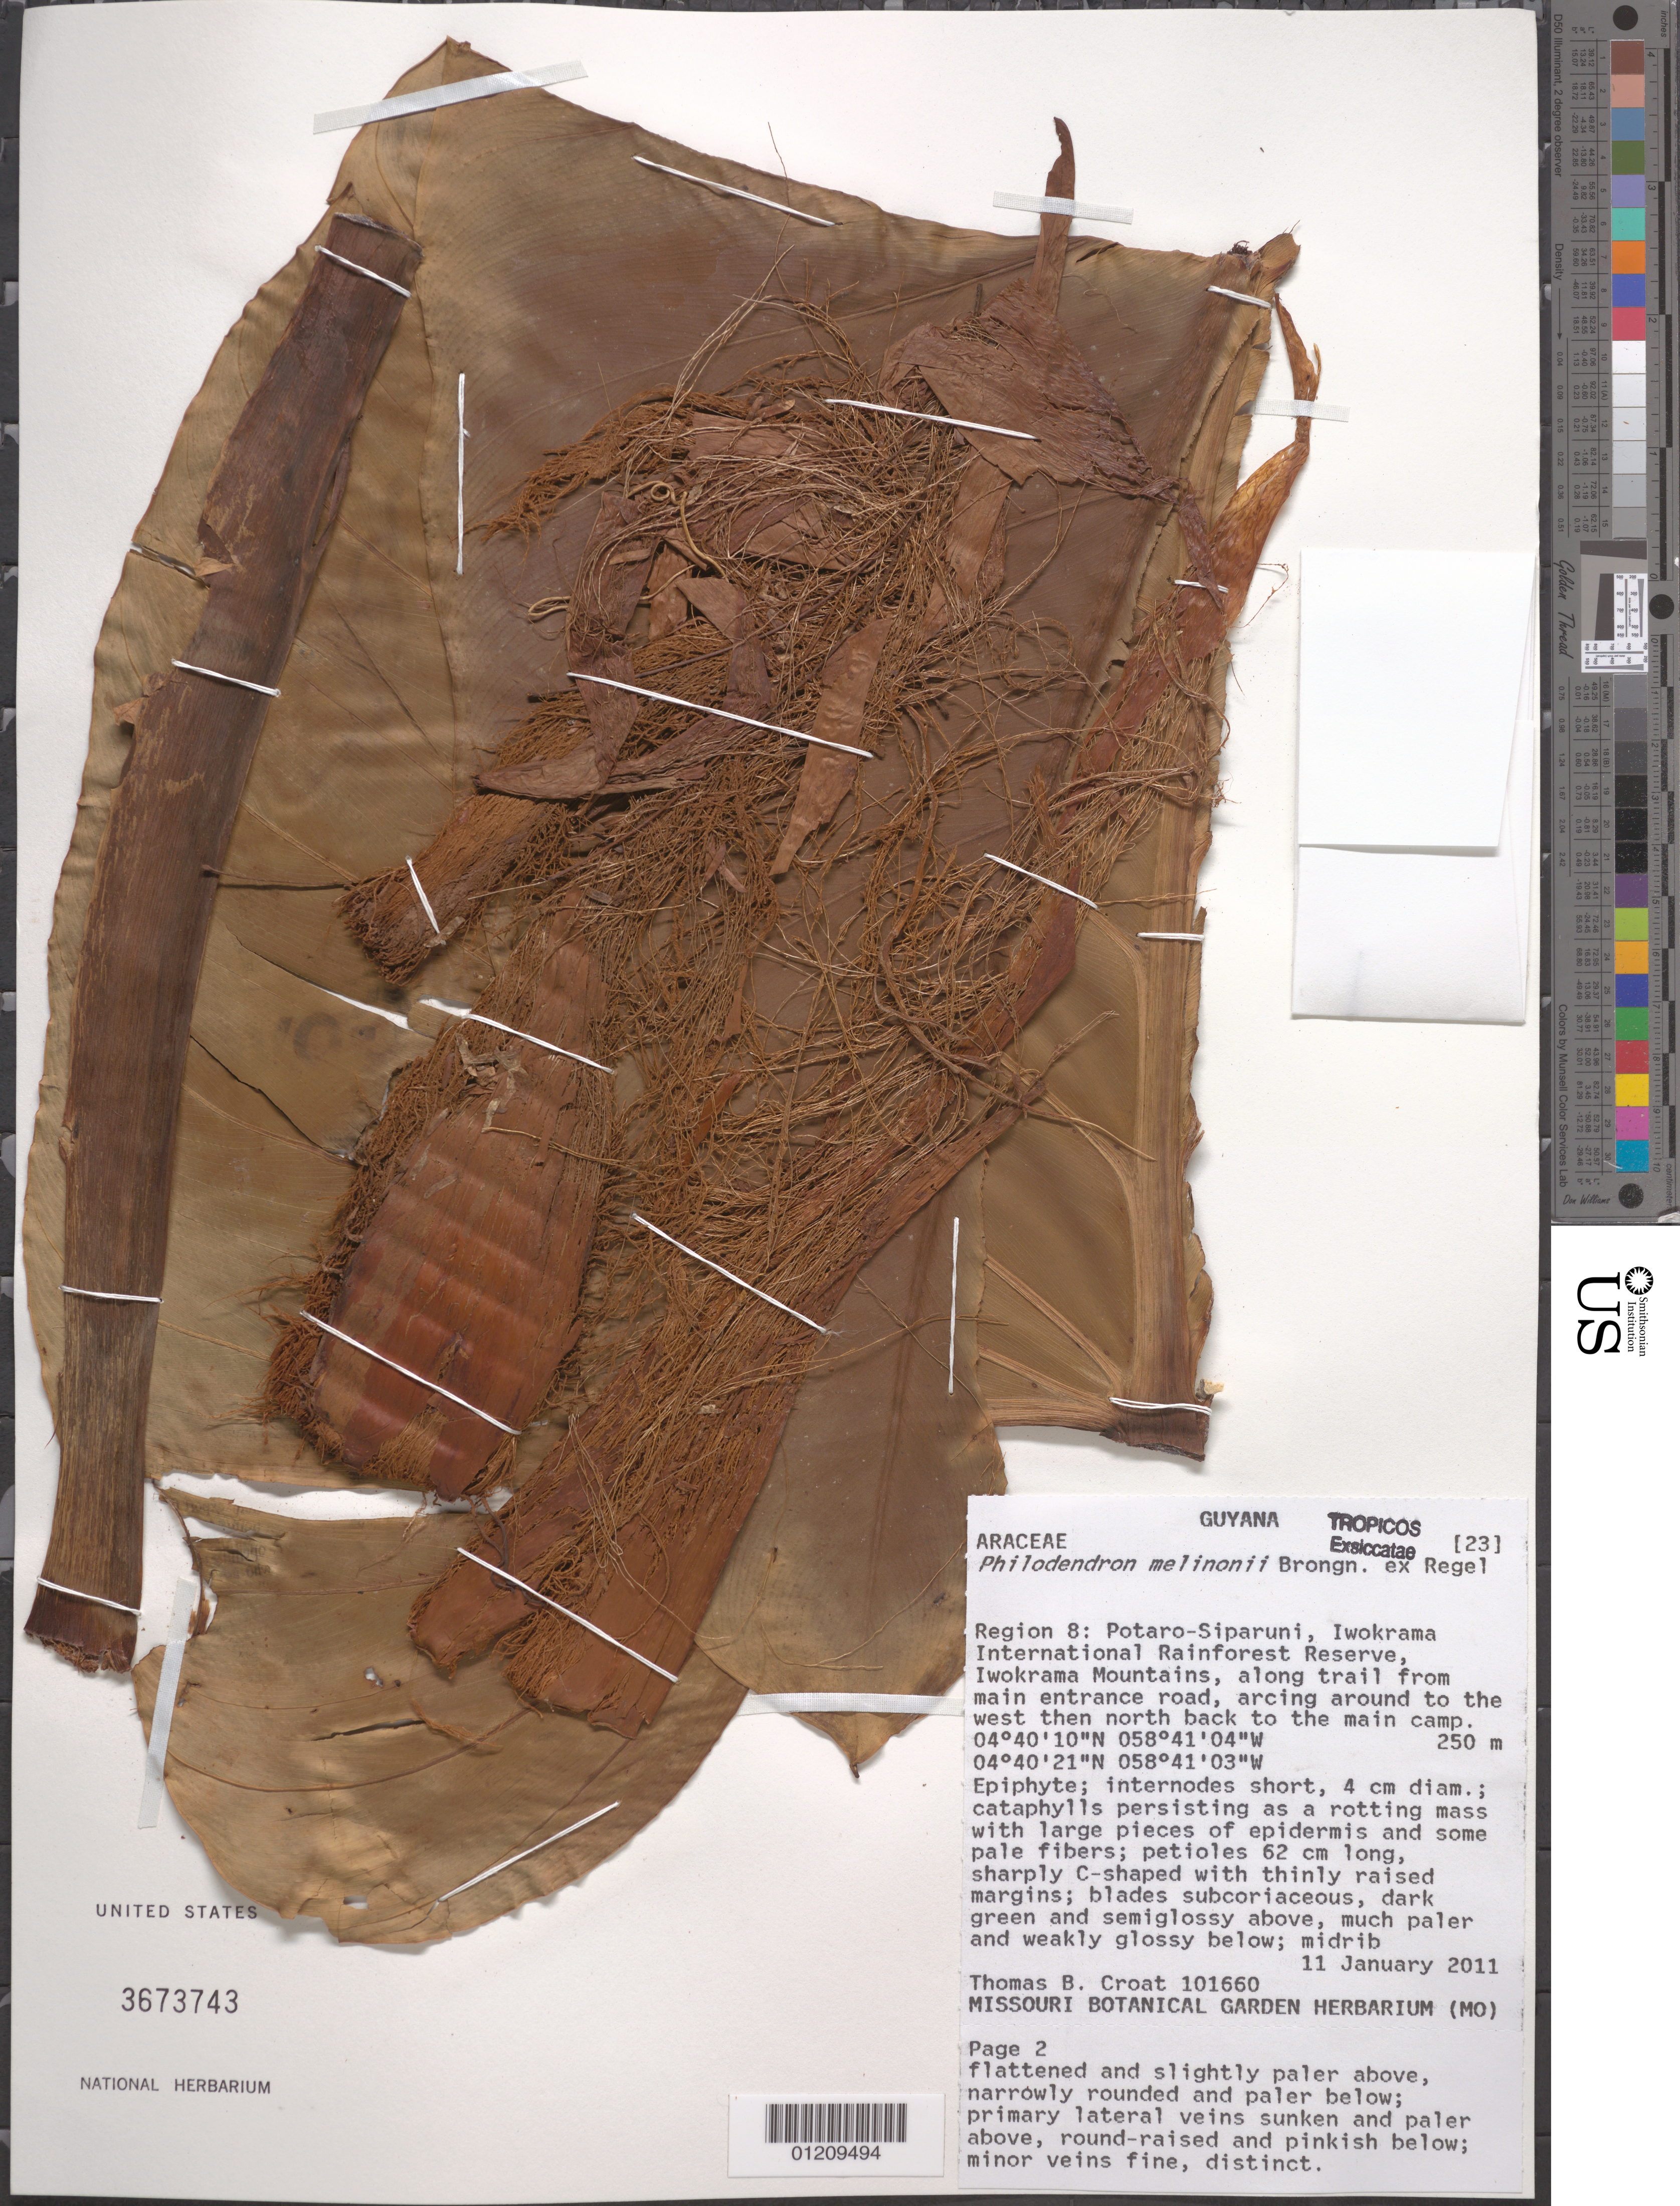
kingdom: Plantae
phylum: Tracheophyta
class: Liliopsida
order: Alismatales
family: Araceae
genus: Philodendron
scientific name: Philodendron melinonii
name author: Brongn. ex Regel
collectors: T. B. Croat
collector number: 101660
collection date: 2011-01-11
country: Guyana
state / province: Potaro-Siparuni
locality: Iwokrama International Rainforest Reserve, Iwokrama Mountains, along trail from main entrance road, arcing around to the west then north back to the main camp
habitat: Along trail from main entrance road, arcing around to the west then north back to the main camp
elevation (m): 250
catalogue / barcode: US 3673743